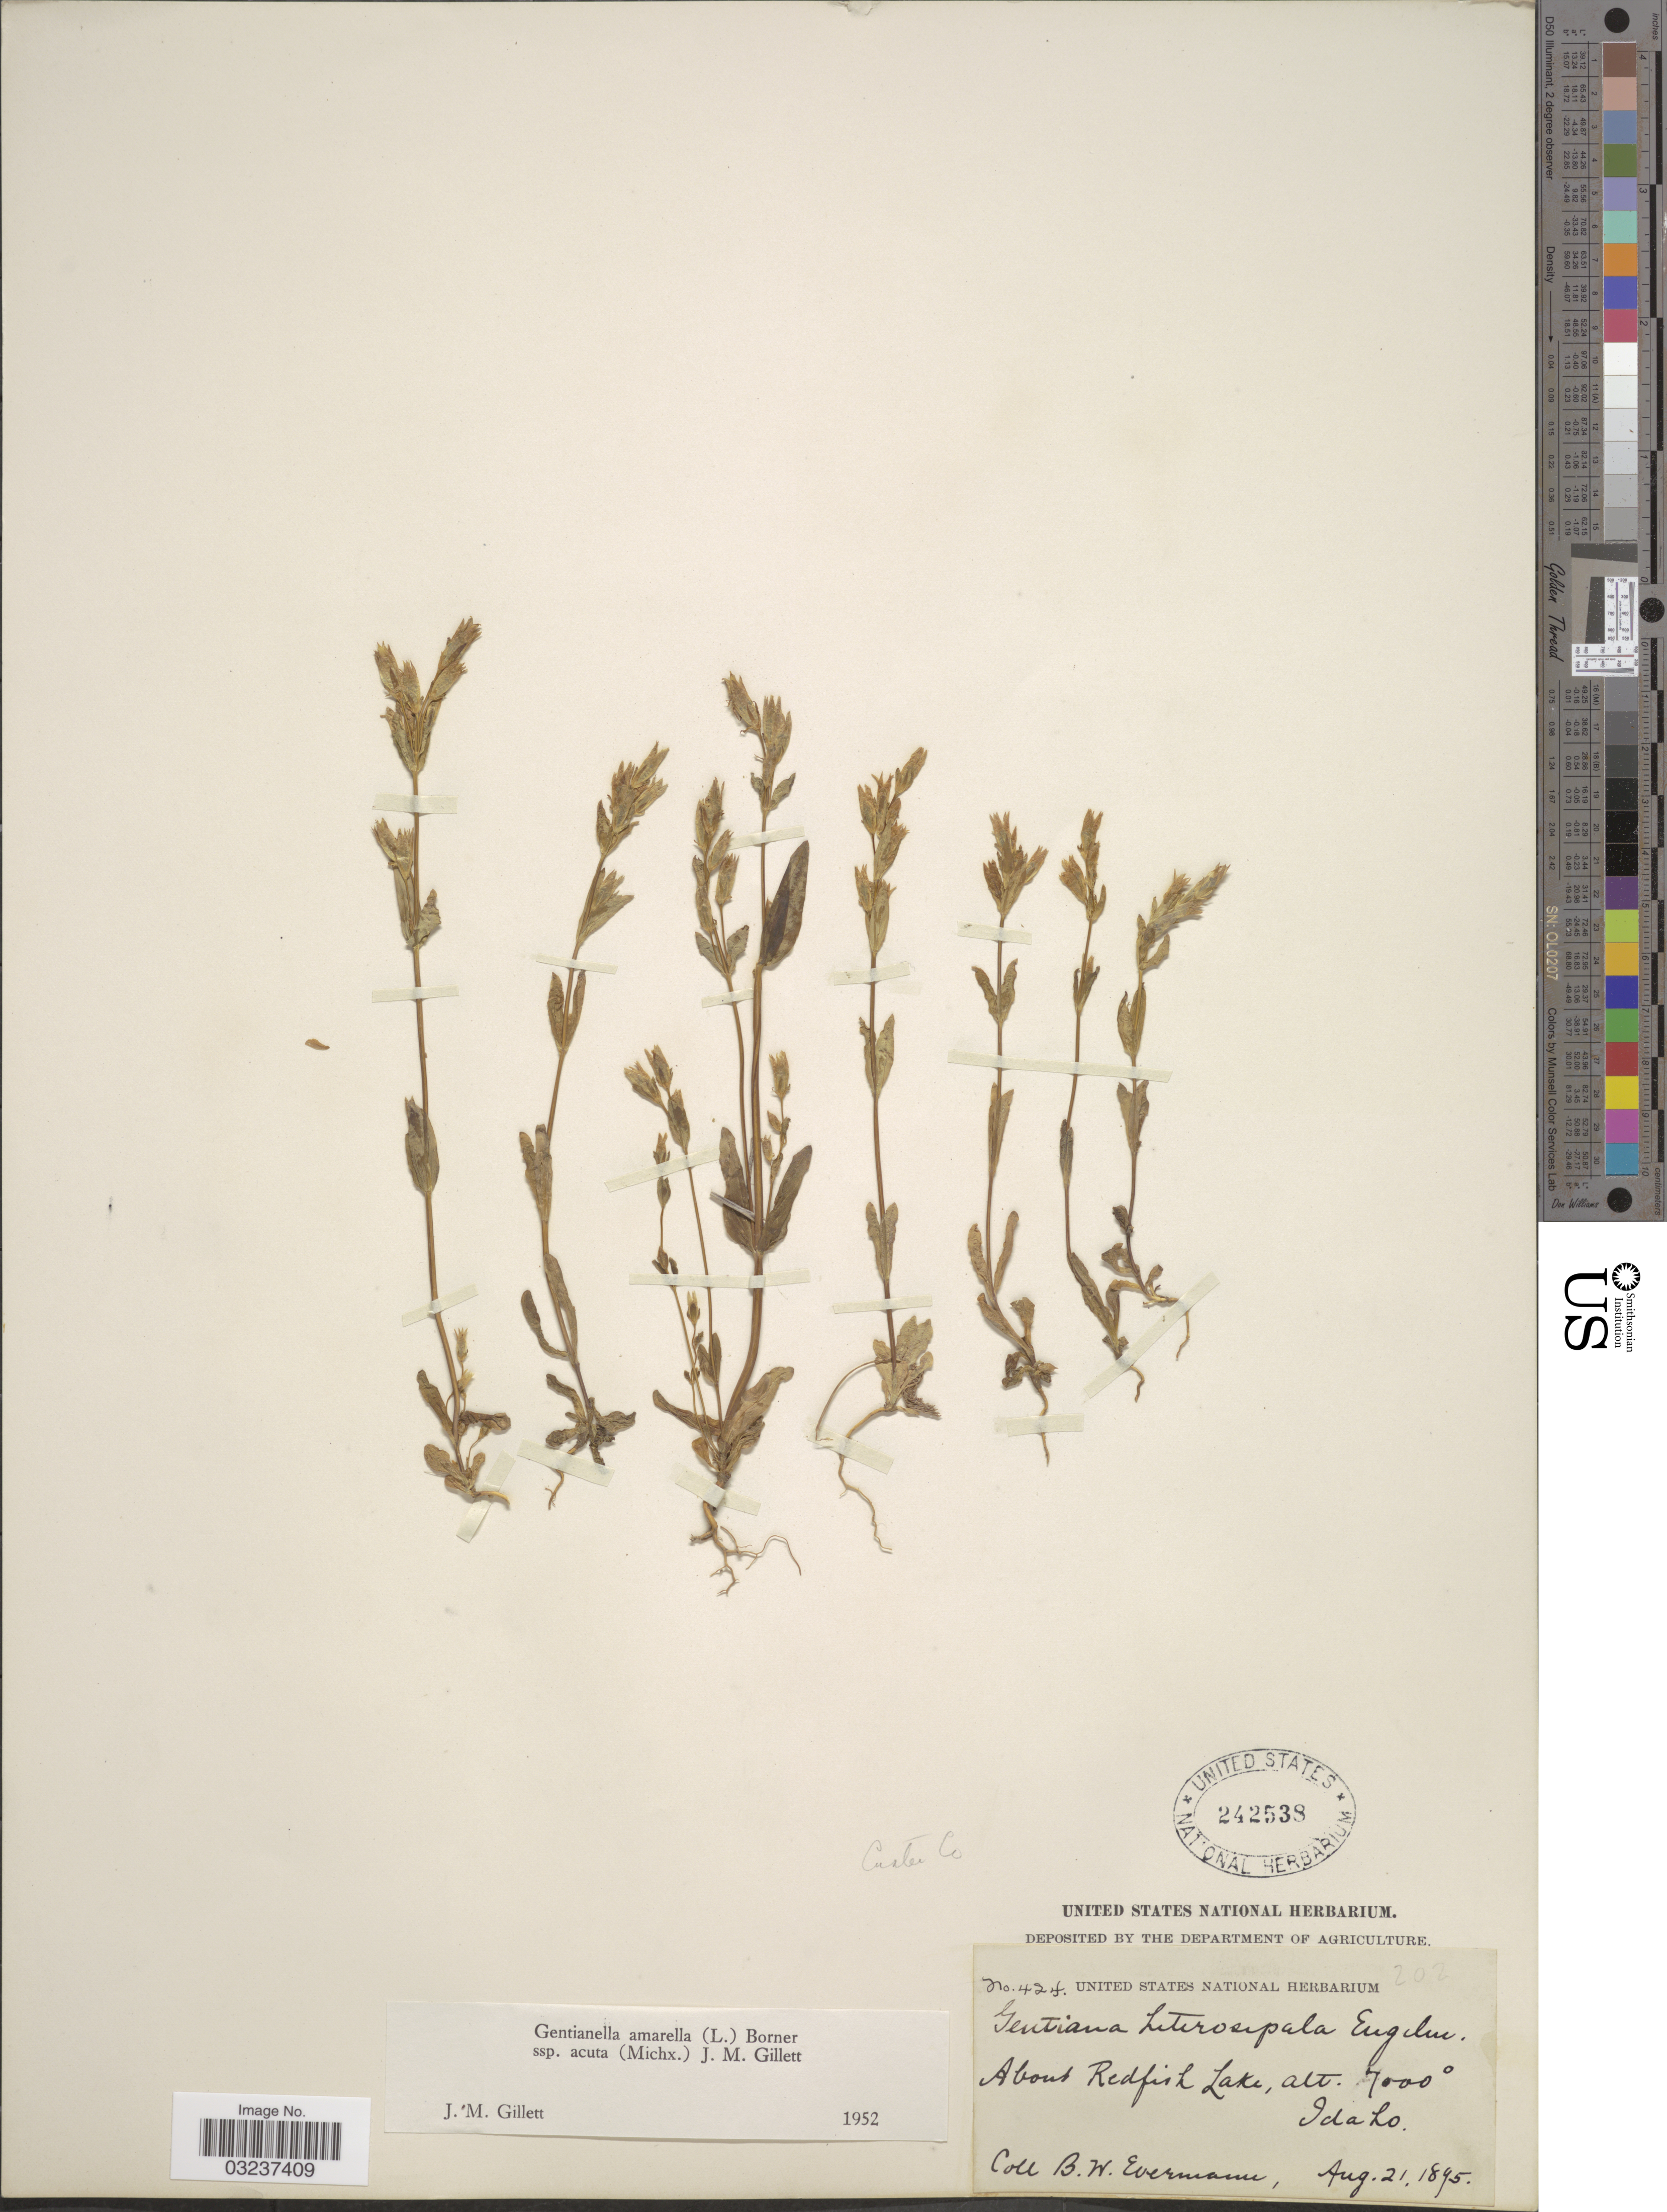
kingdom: Plantae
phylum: Tracheophyta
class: Magnoliopsida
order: Gentianales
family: Gentianaceae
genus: Gentianella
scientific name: Gentianella amarella subsp. acuta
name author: (Michx.) J.M. Gillett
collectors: B. W. Evermann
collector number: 424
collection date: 1895-08-21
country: United States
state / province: Idaho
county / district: Custer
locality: Custer Co. About Redfish Lake.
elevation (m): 2134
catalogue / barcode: US 242538